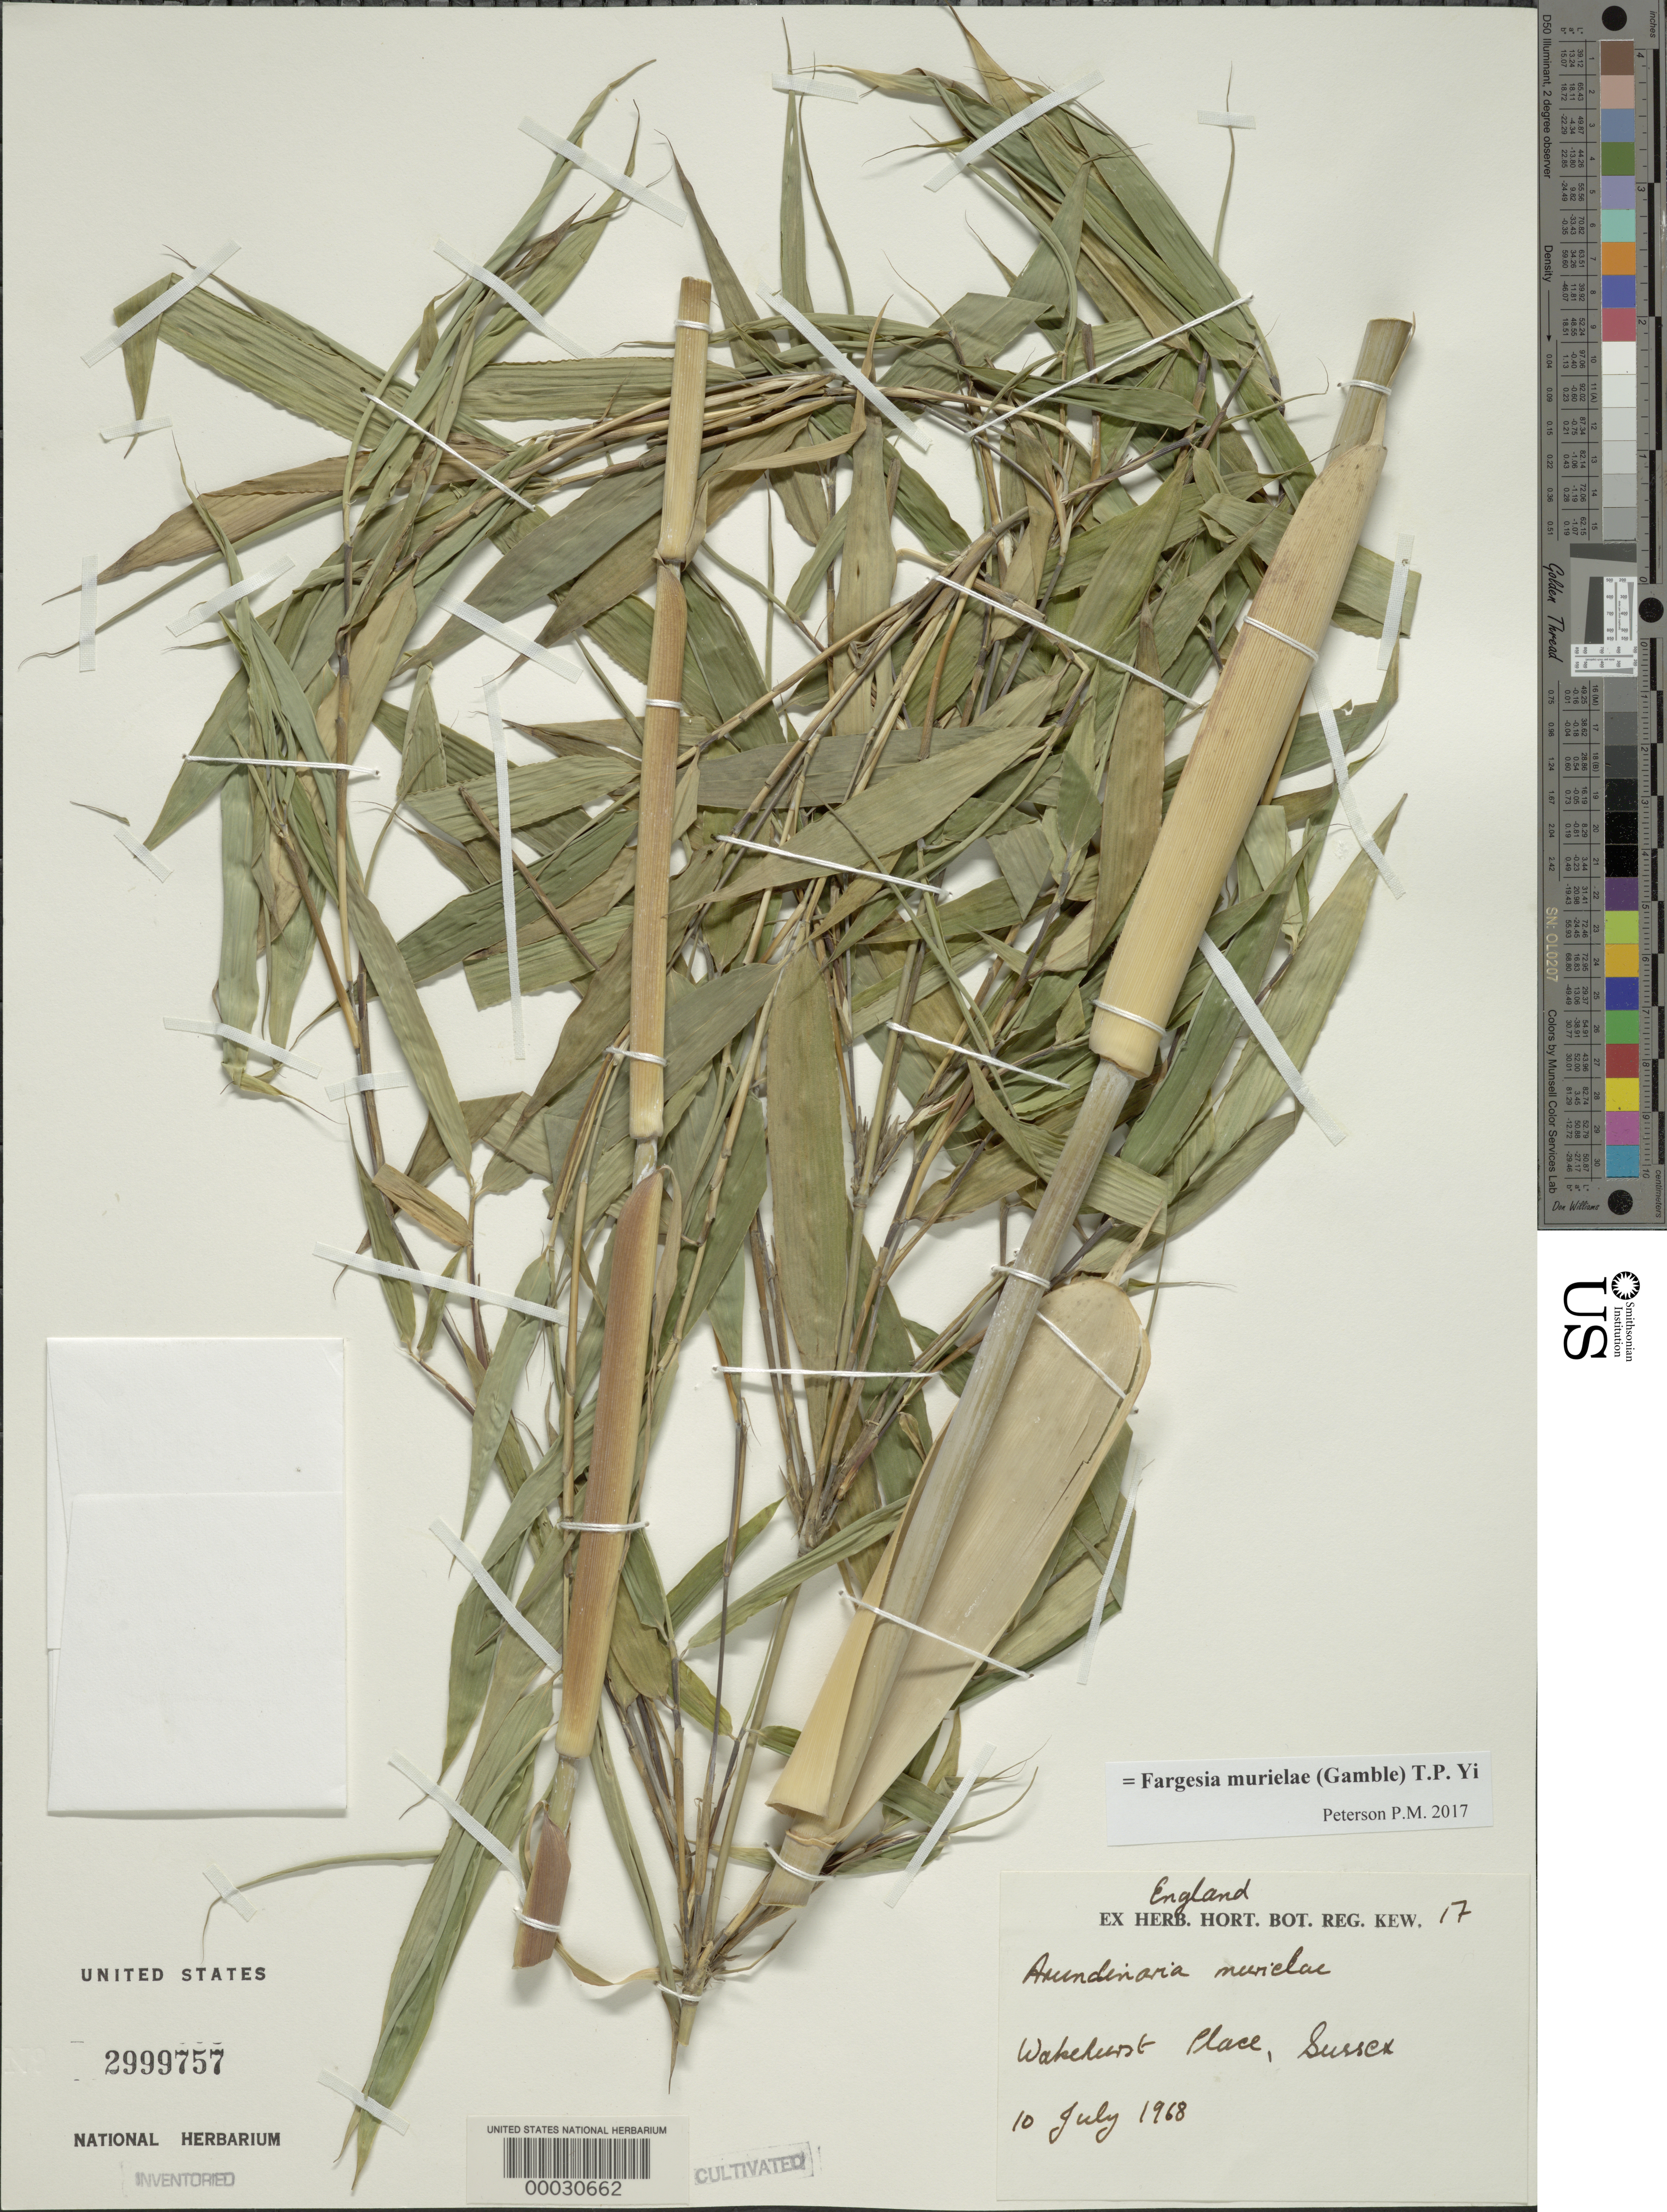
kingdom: Plantae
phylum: Tracheophyta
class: Liliopsida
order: Poales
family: Poaceae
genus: Fargesia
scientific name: Fargesia murielae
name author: (Gamble) T.P. Yi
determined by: Poaceae Reorganization Project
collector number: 17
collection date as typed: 10 Jul 1968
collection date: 1968-07-10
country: United Kingdom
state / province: England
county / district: East Sussex / West Sussex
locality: Wakehurst place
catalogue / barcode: US 2999757